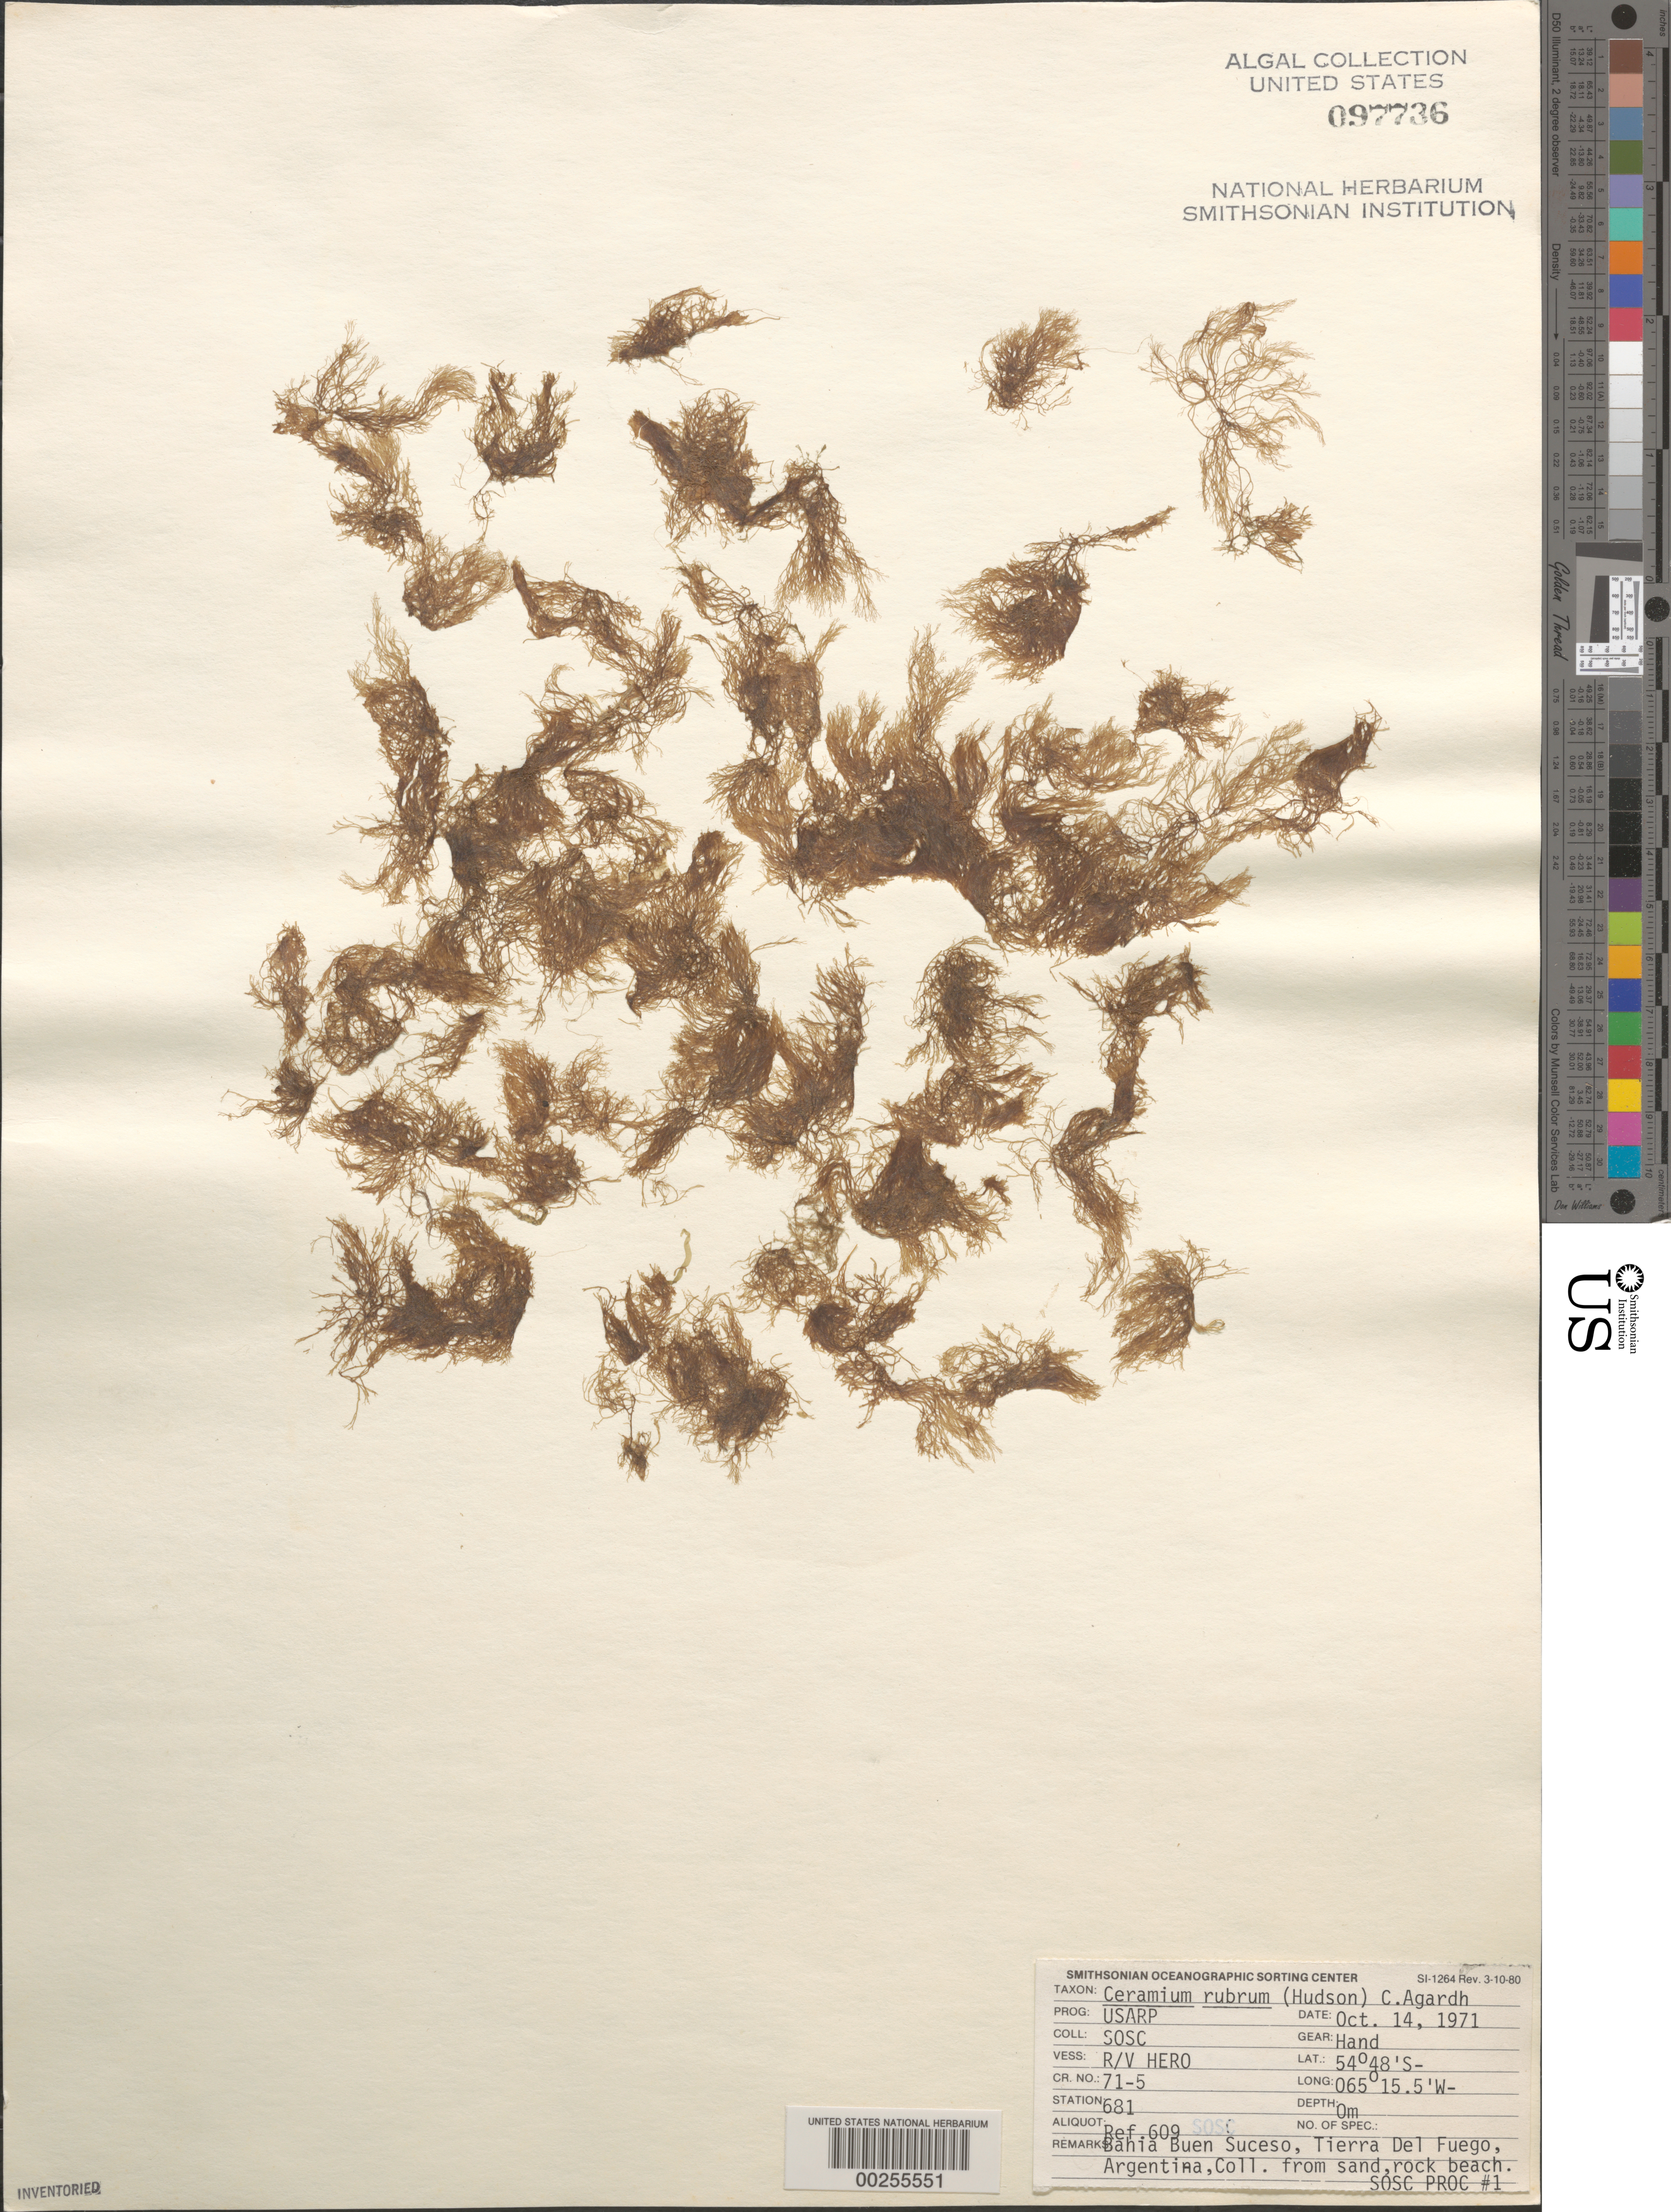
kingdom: Plantae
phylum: Rhodophyta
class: Florideophyceae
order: Ceramiales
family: Ceramiaceae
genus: Ceramium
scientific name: Ceramium rubrum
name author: C. Agardh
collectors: SOSC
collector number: Station 681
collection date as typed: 14 Oct 1971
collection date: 1971-10-14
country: Argentina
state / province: Tierra del Fuego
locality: Bahia Buen Suceso, Tierra del Fuego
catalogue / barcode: US 97736